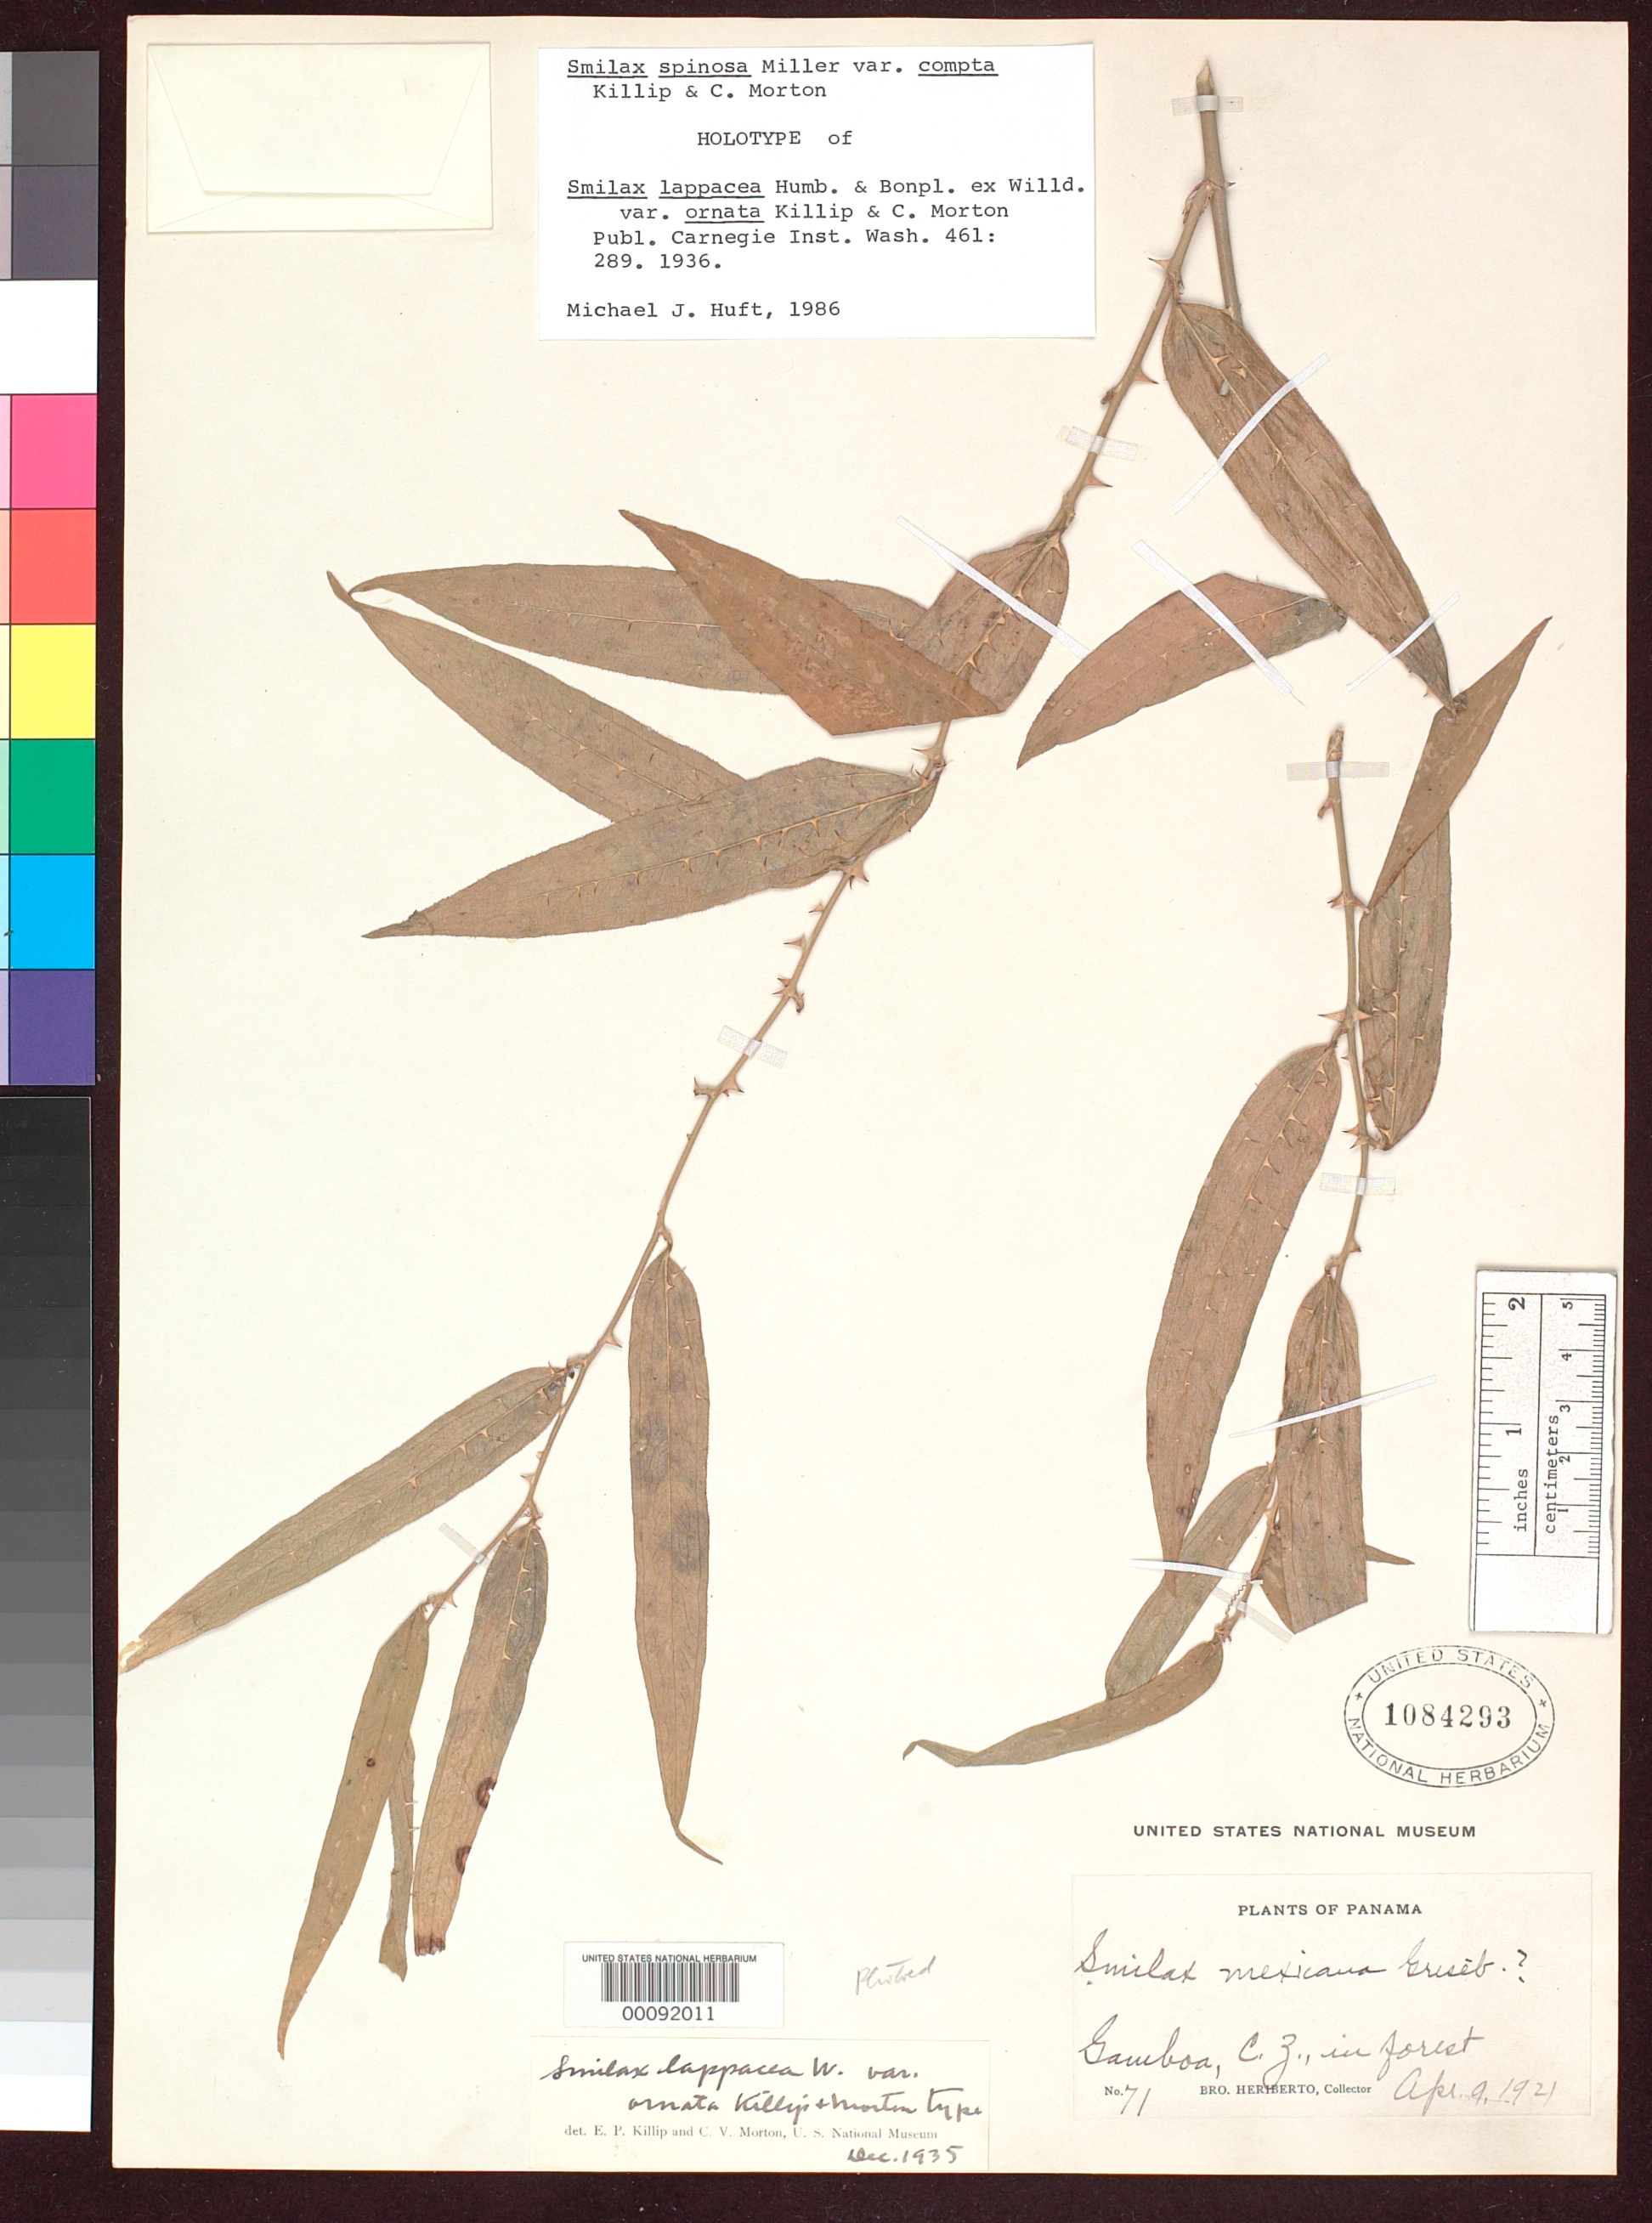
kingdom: Plantae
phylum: Tracheophyta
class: Liliopsida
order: Liliales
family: Smilacaceae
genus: Smilax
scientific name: Smilax lappacea var. ornata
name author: Killip & C.V. Morton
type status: Holotype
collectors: B. Herbierto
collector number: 71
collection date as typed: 09 Apr 1921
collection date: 1921-04-09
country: Panama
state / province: Colón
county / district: Canal Zone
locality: Gamboa.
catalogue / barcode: US 1084293